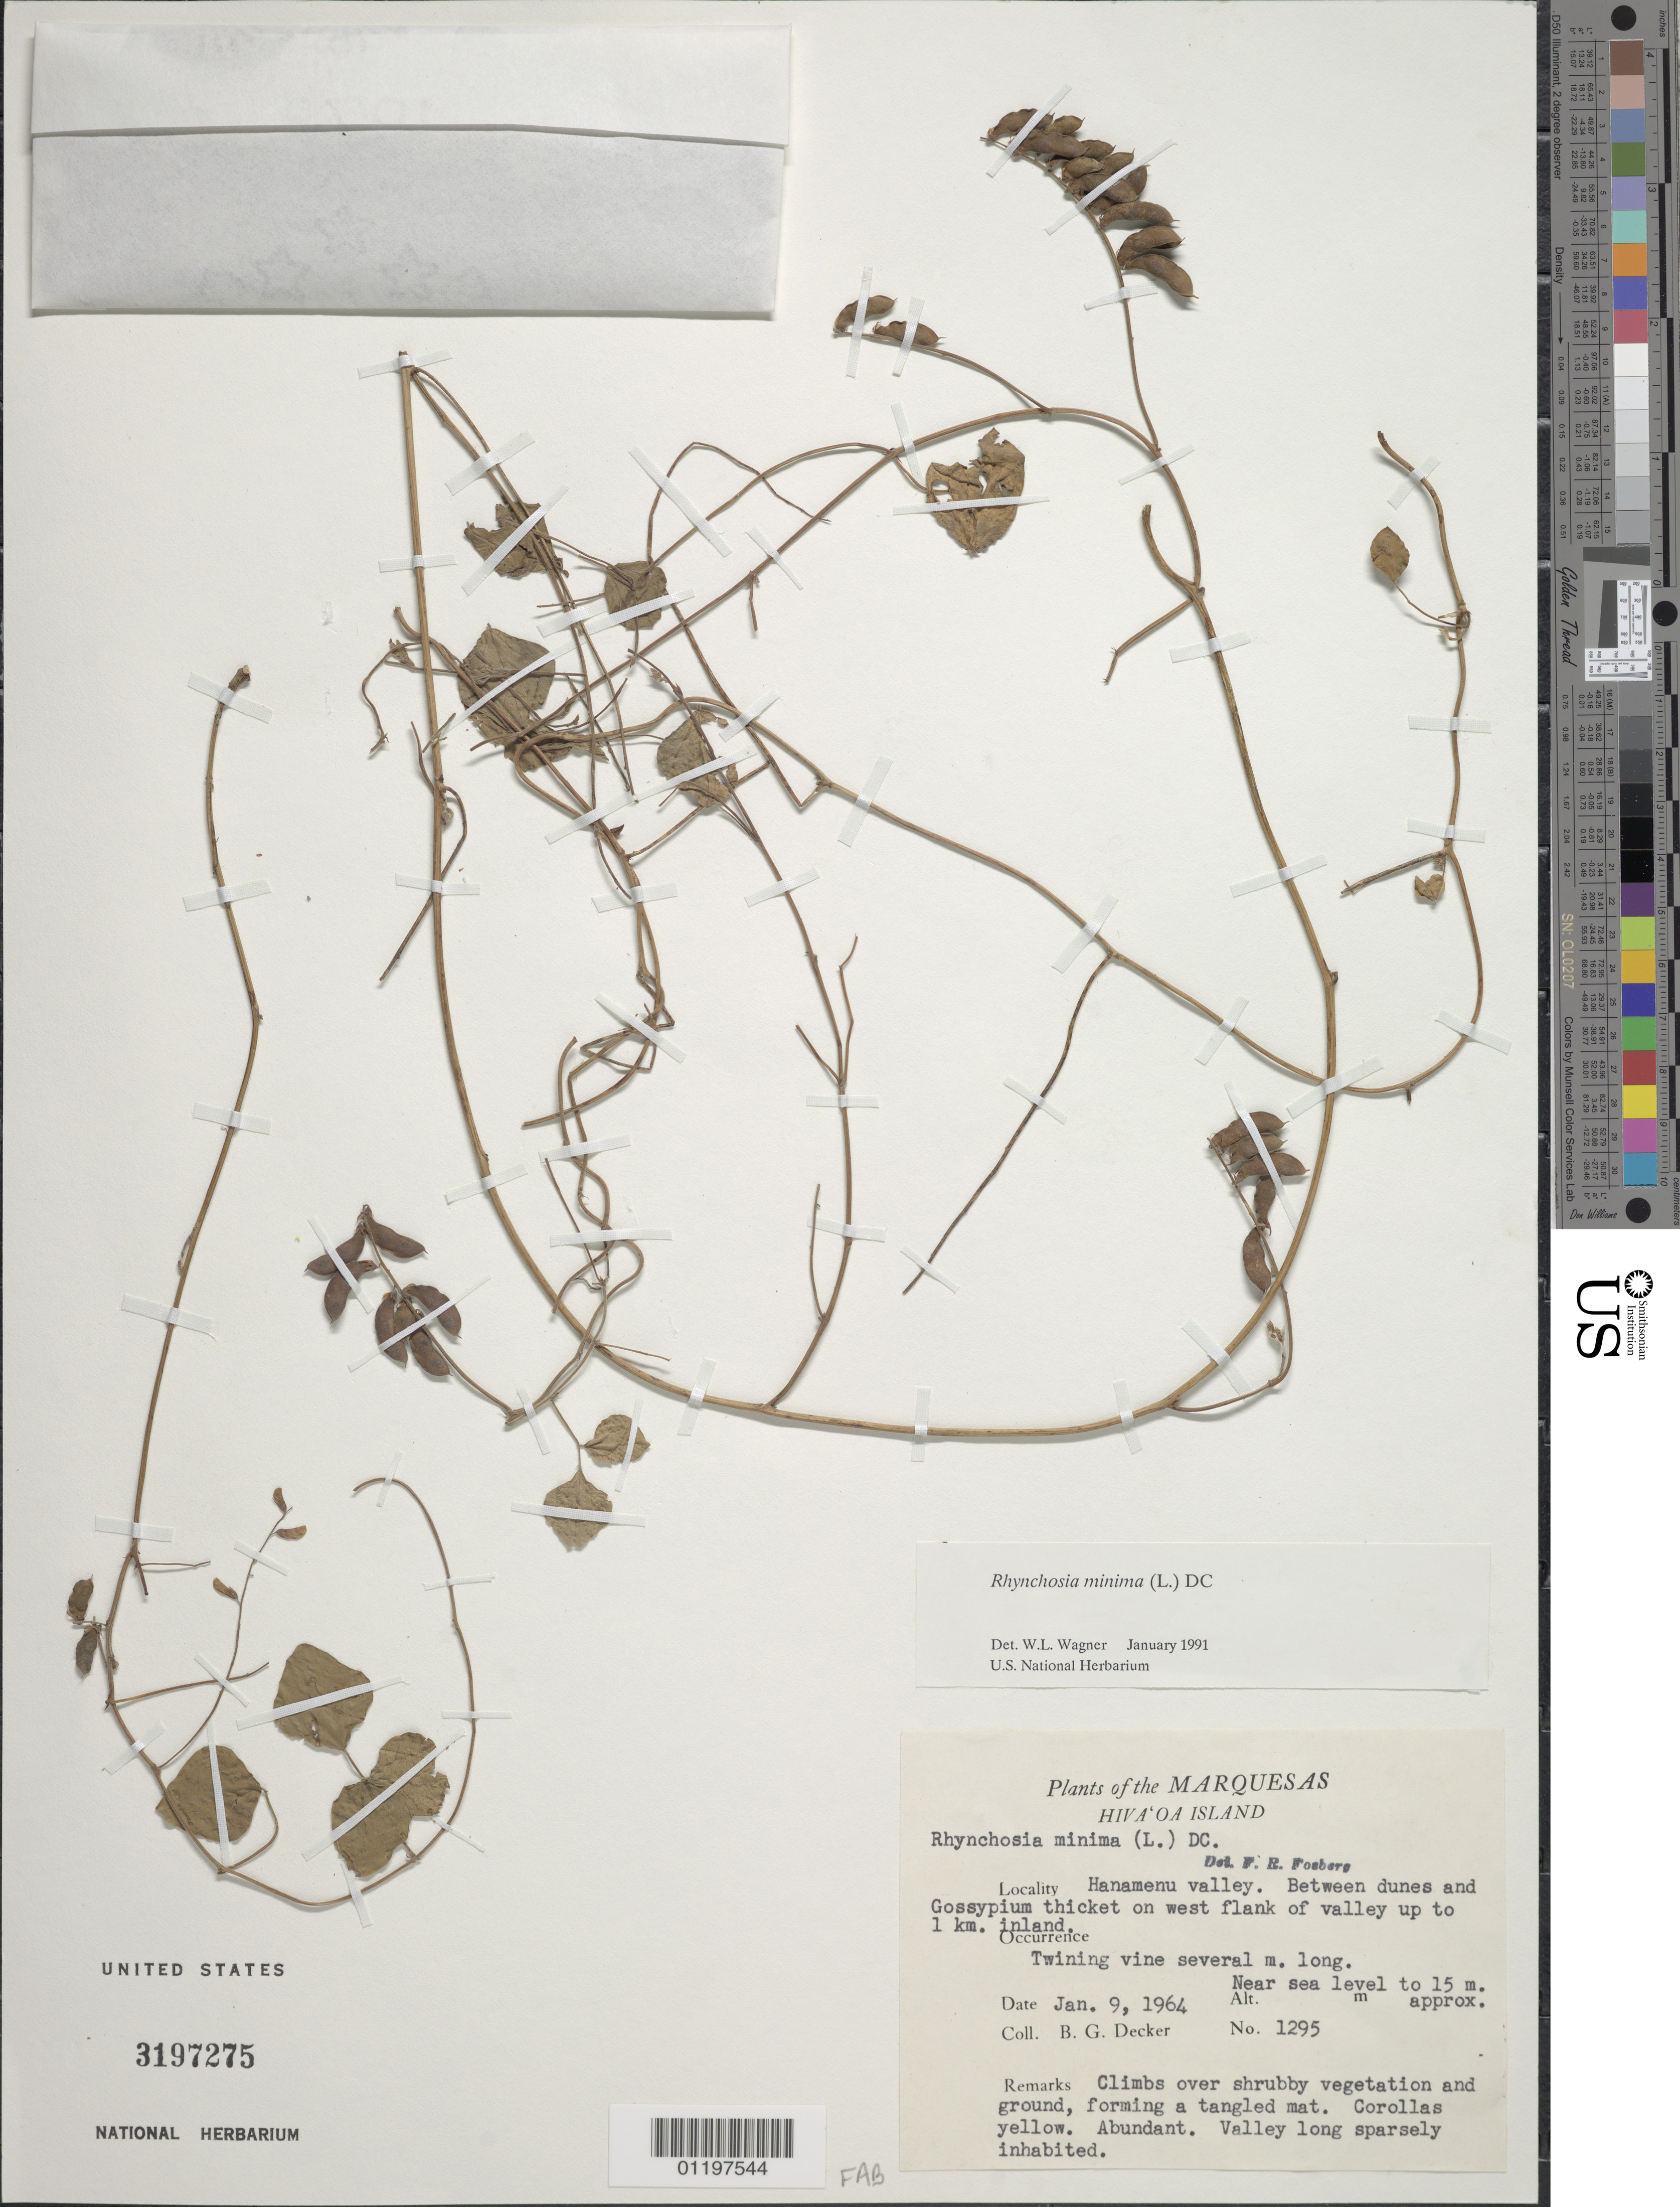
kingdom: Plantae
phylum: Tracheophyta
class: Magnoliopsida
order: Fabales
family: Fabaceae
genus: Rhynchosia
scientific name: Rhynchosia minima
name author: (L.) DC.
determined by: Wagner, W. L., (BOT), Smithsonian Institution - National Museum of Natural History (UNITED STATES)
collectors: B. G. Decker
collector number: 1295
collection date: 1964-01-09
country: French Polynesia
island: Hiva Oa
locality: Hanamenu Valley, between dunes and Gossypium thicket on W flank of valley up to 1 km inland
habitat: Abundant. Valley long sparsely inhabited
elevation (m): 0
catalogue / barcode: US 3197275